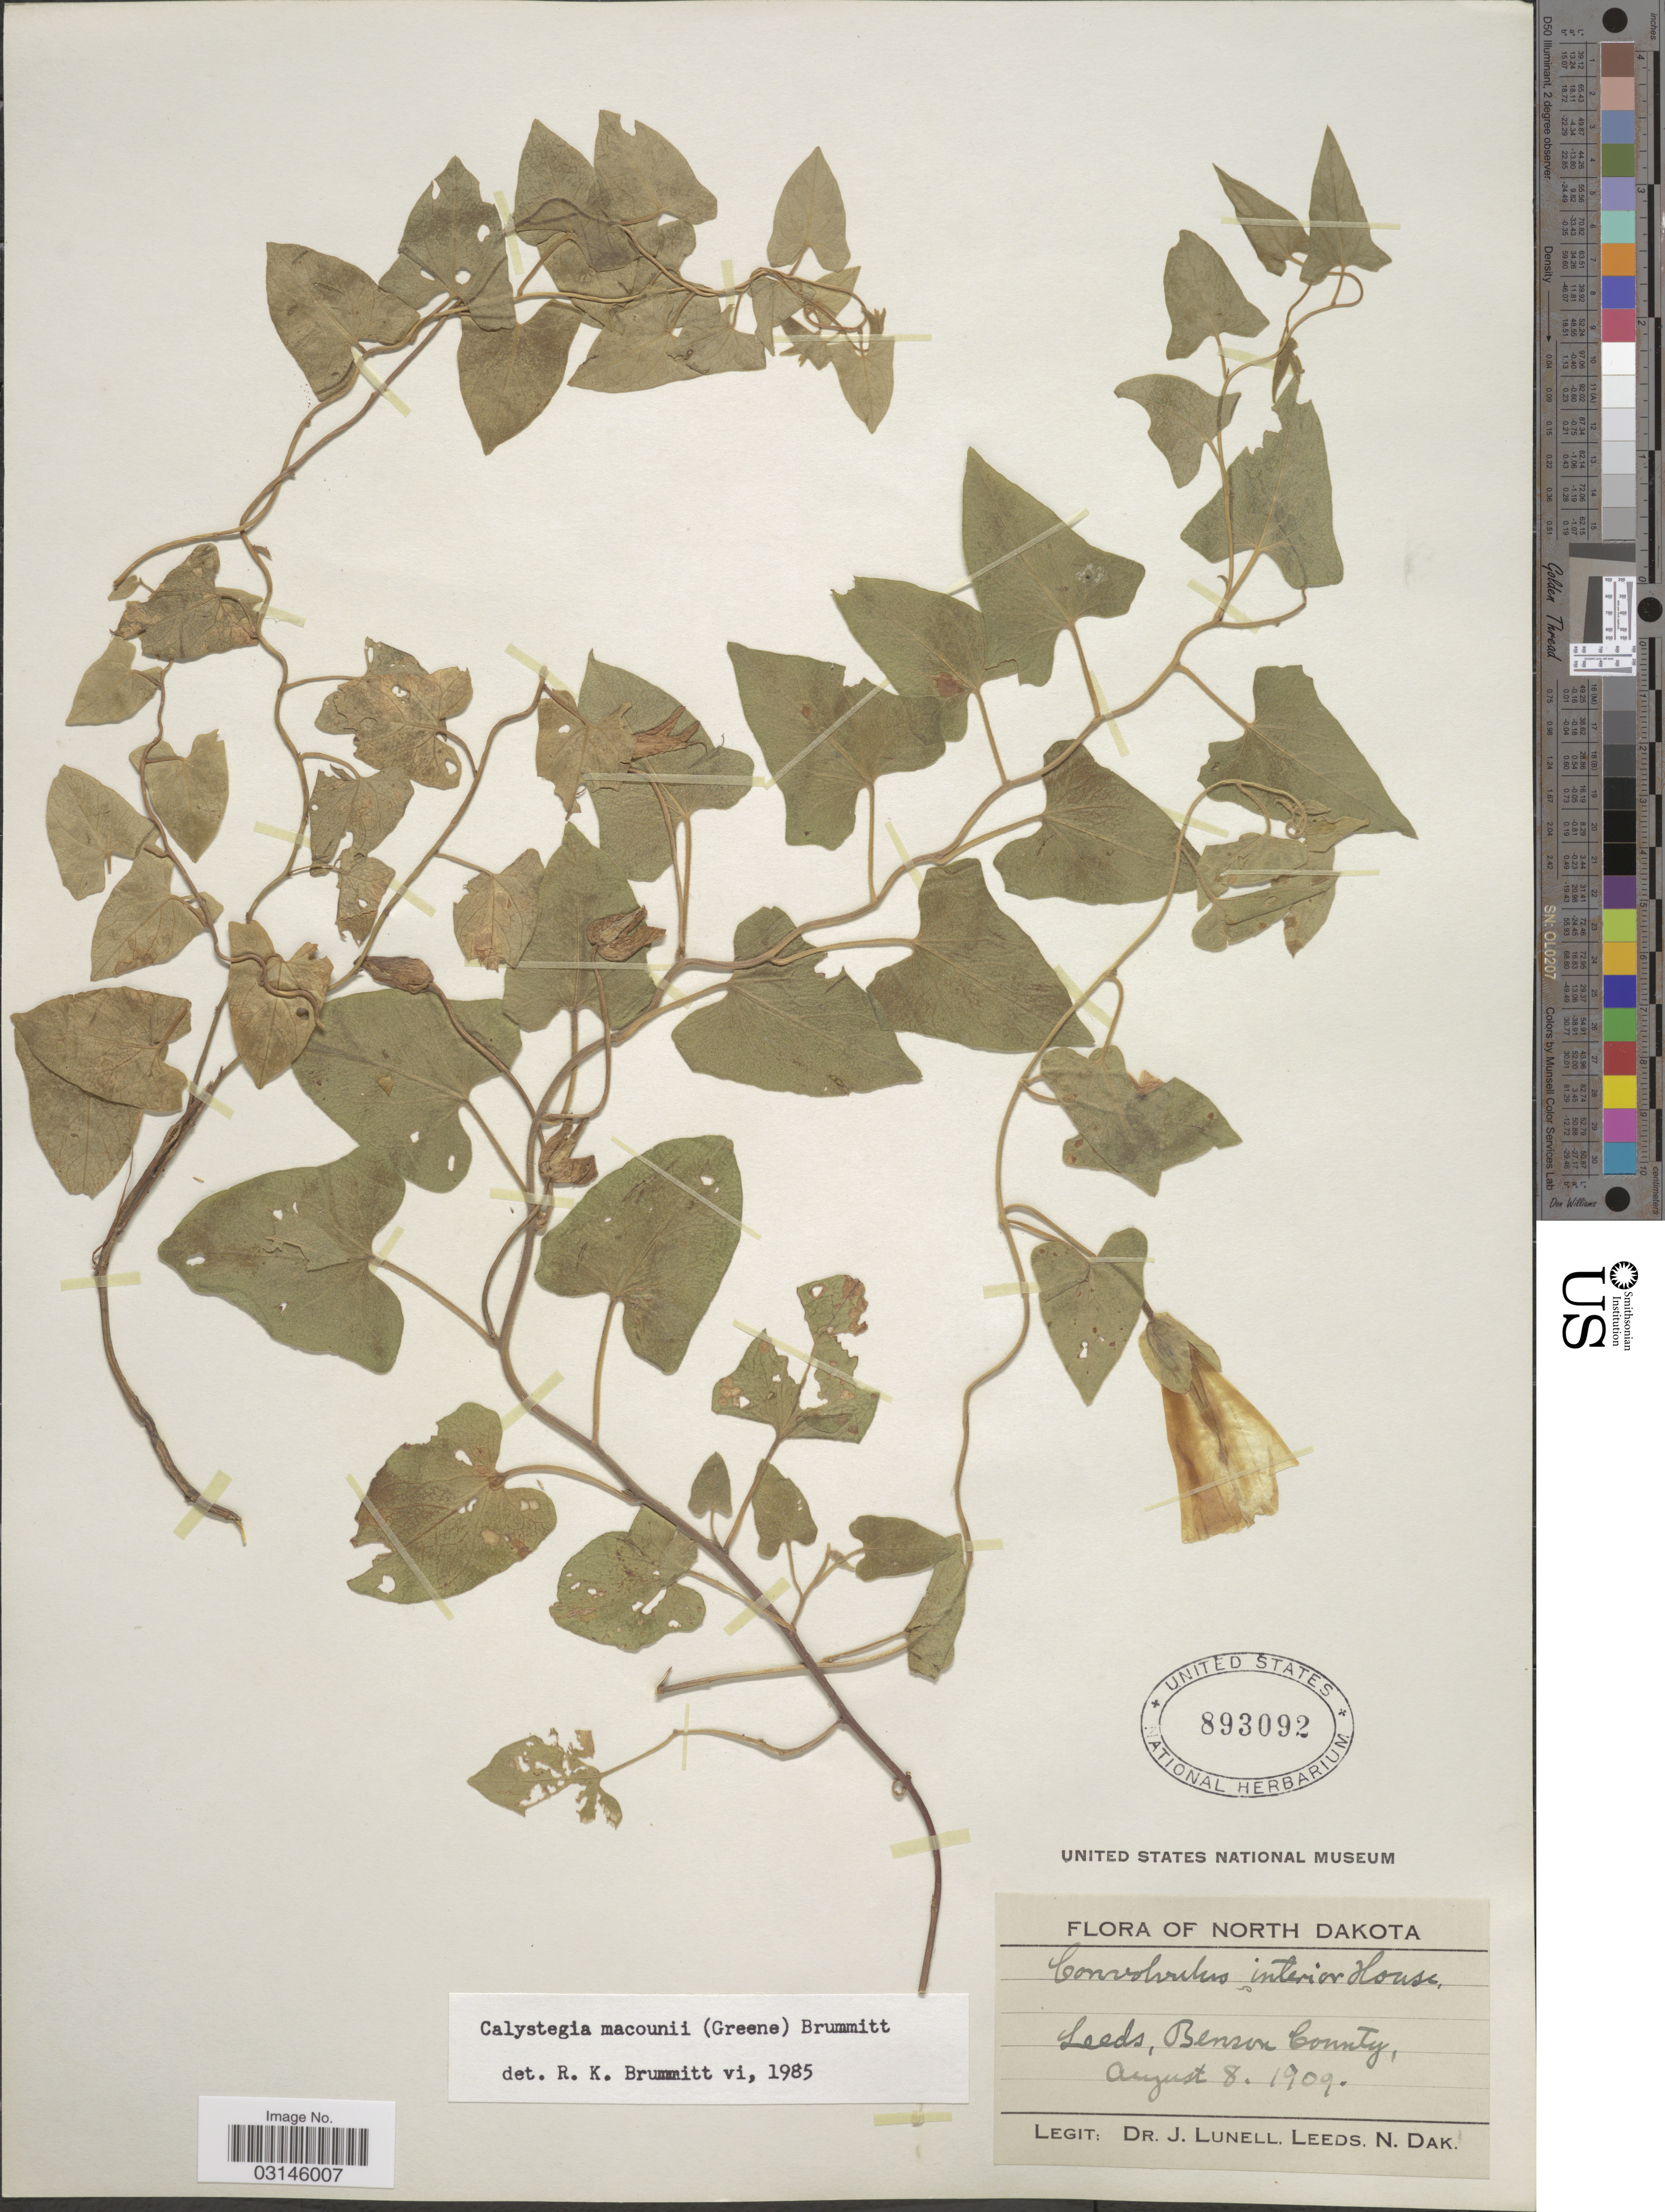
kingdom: Plantae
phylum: Tracheophyta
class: Magnoliopsida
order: Solanales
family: Convolvulaceae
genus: Calystegia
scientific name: Calystegia macounii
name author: (Greene) Brummitt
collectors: J. Lunell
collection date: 1909-08-08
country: United States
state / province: North Dakota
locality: Leeds, Benson County.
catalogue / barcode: US 893092